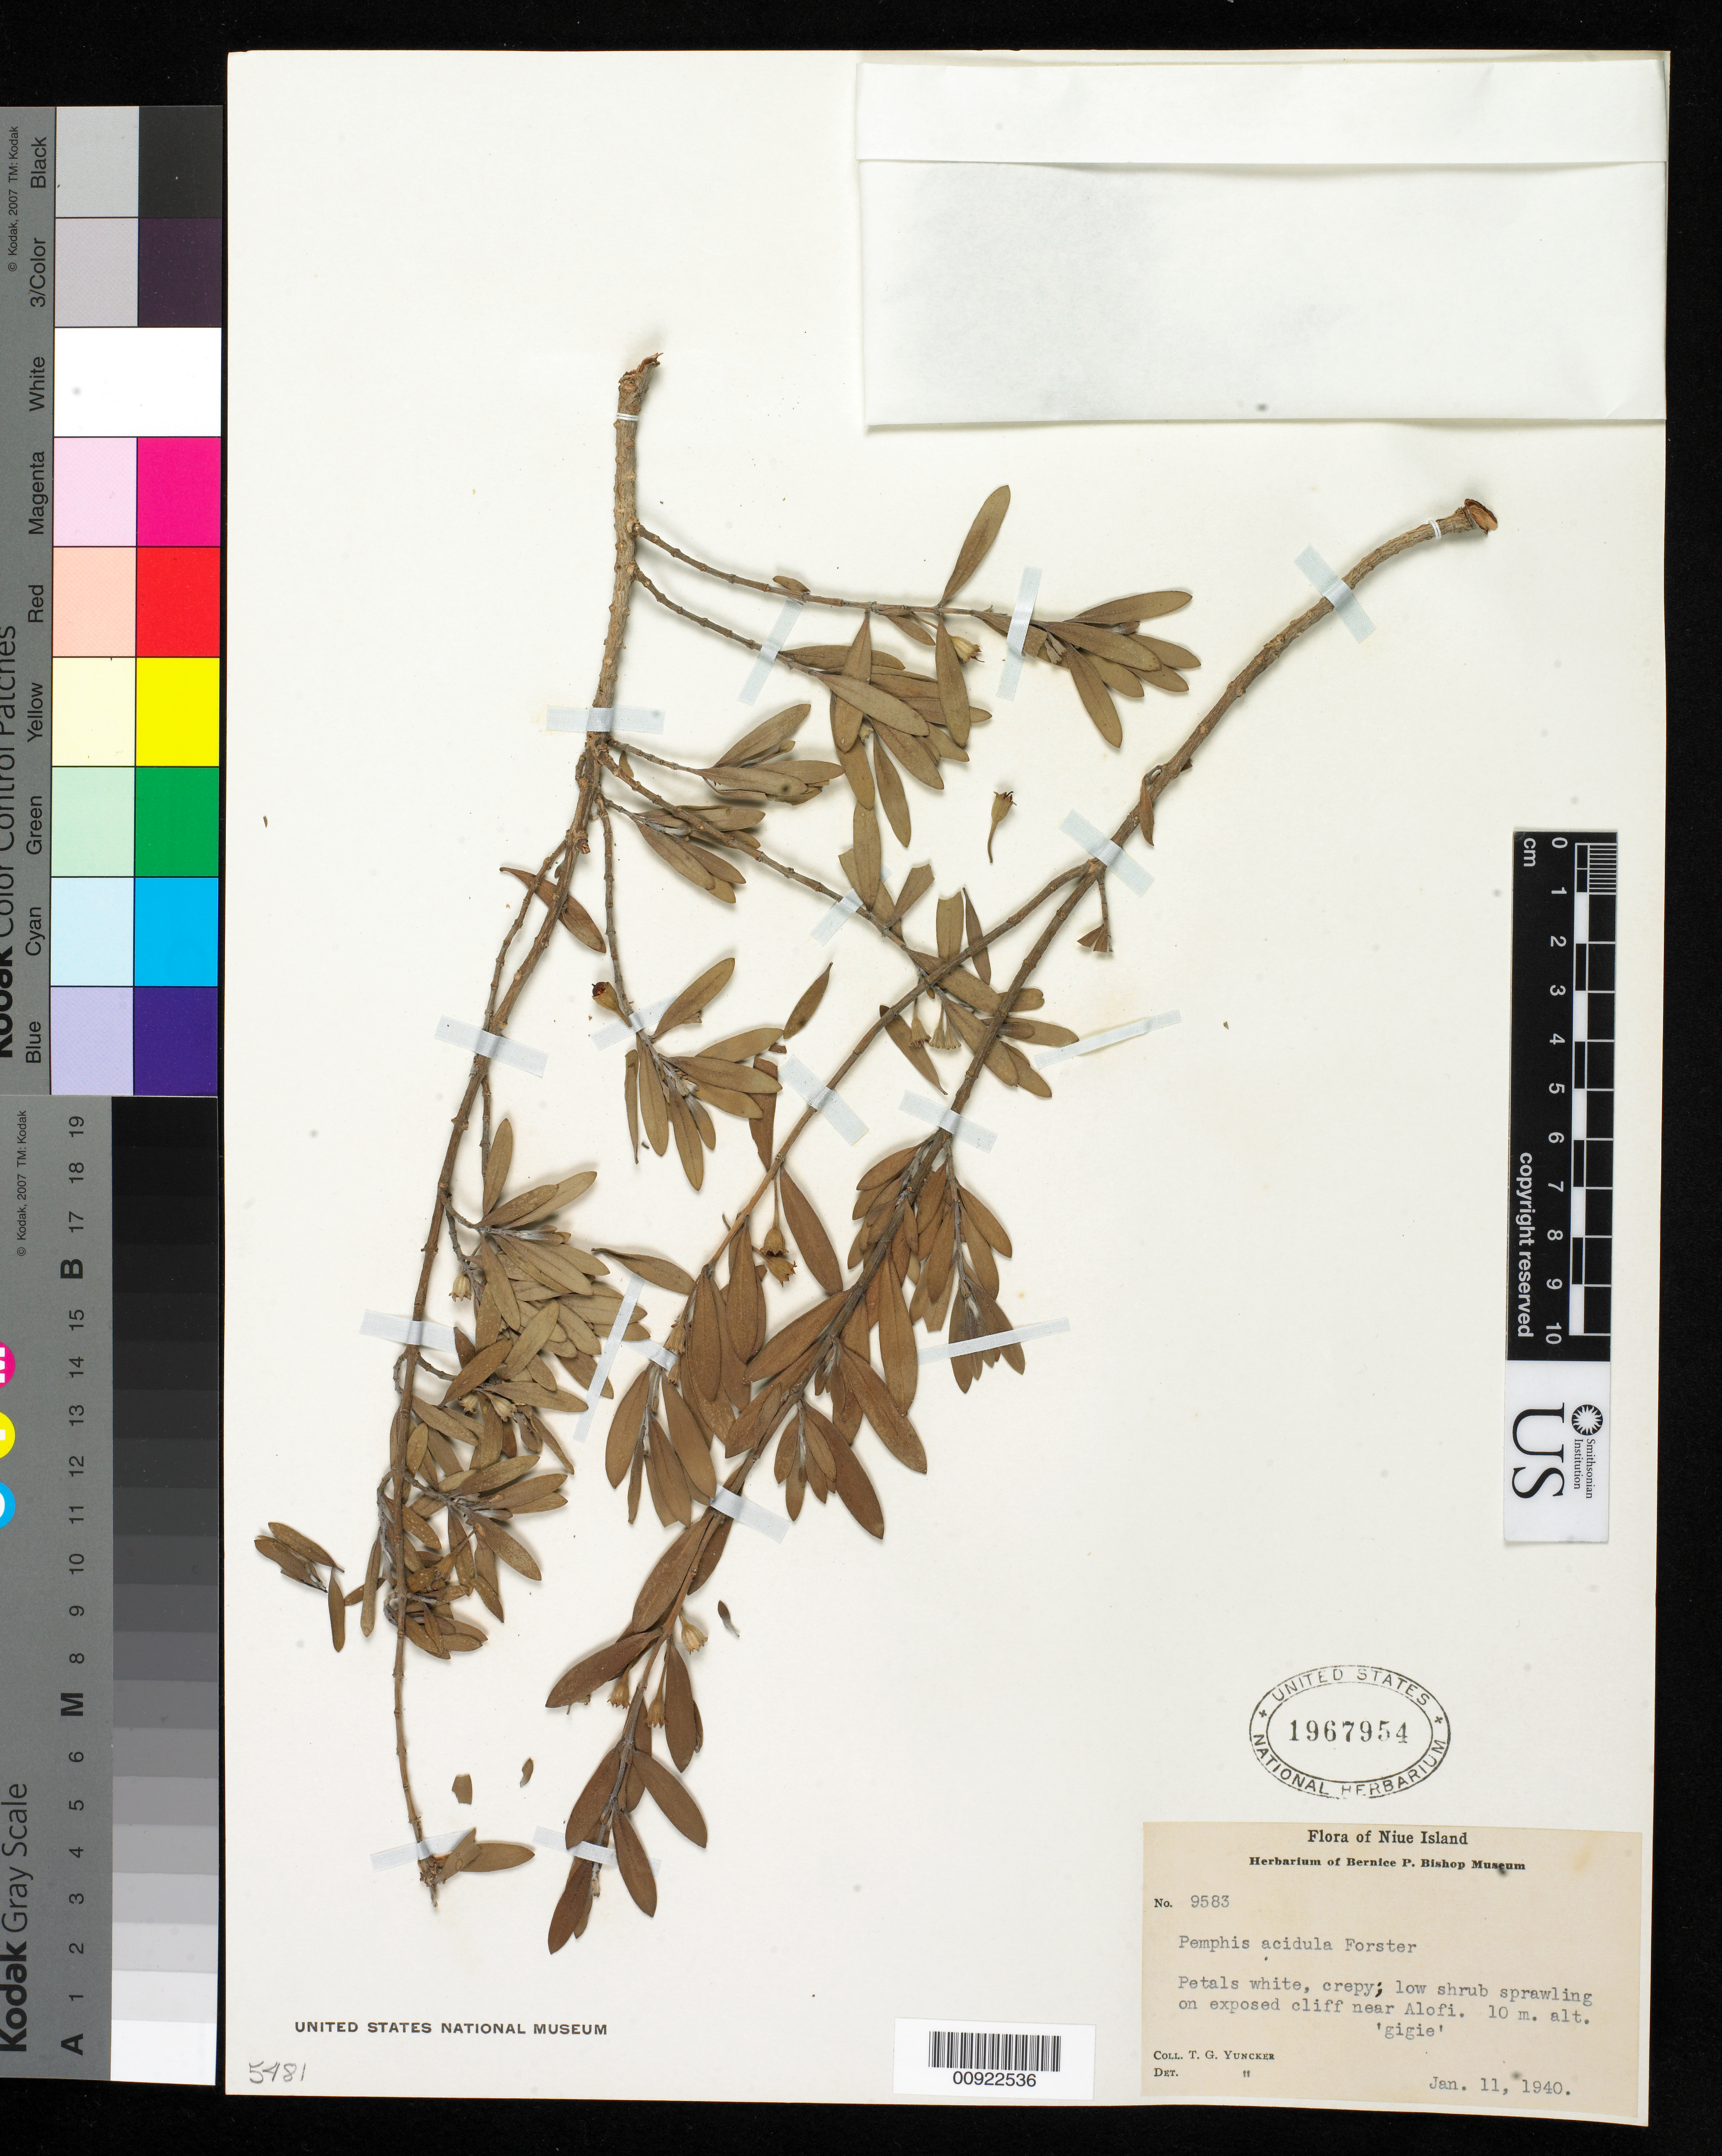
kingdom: Plantae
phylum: Tracheophyta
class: Magnoliopsida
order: Myrtales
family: Lythraceae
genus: Pemphis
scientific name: Pemphis acidula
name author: J.R. Forst. & G. Forst.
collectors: T. G. Yuncker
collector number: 9583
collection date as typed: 11 Jan 1940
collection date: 1940-01-11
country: Niue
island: Niue I.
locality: Near Alofi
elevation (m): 10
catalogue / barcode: US 1967954